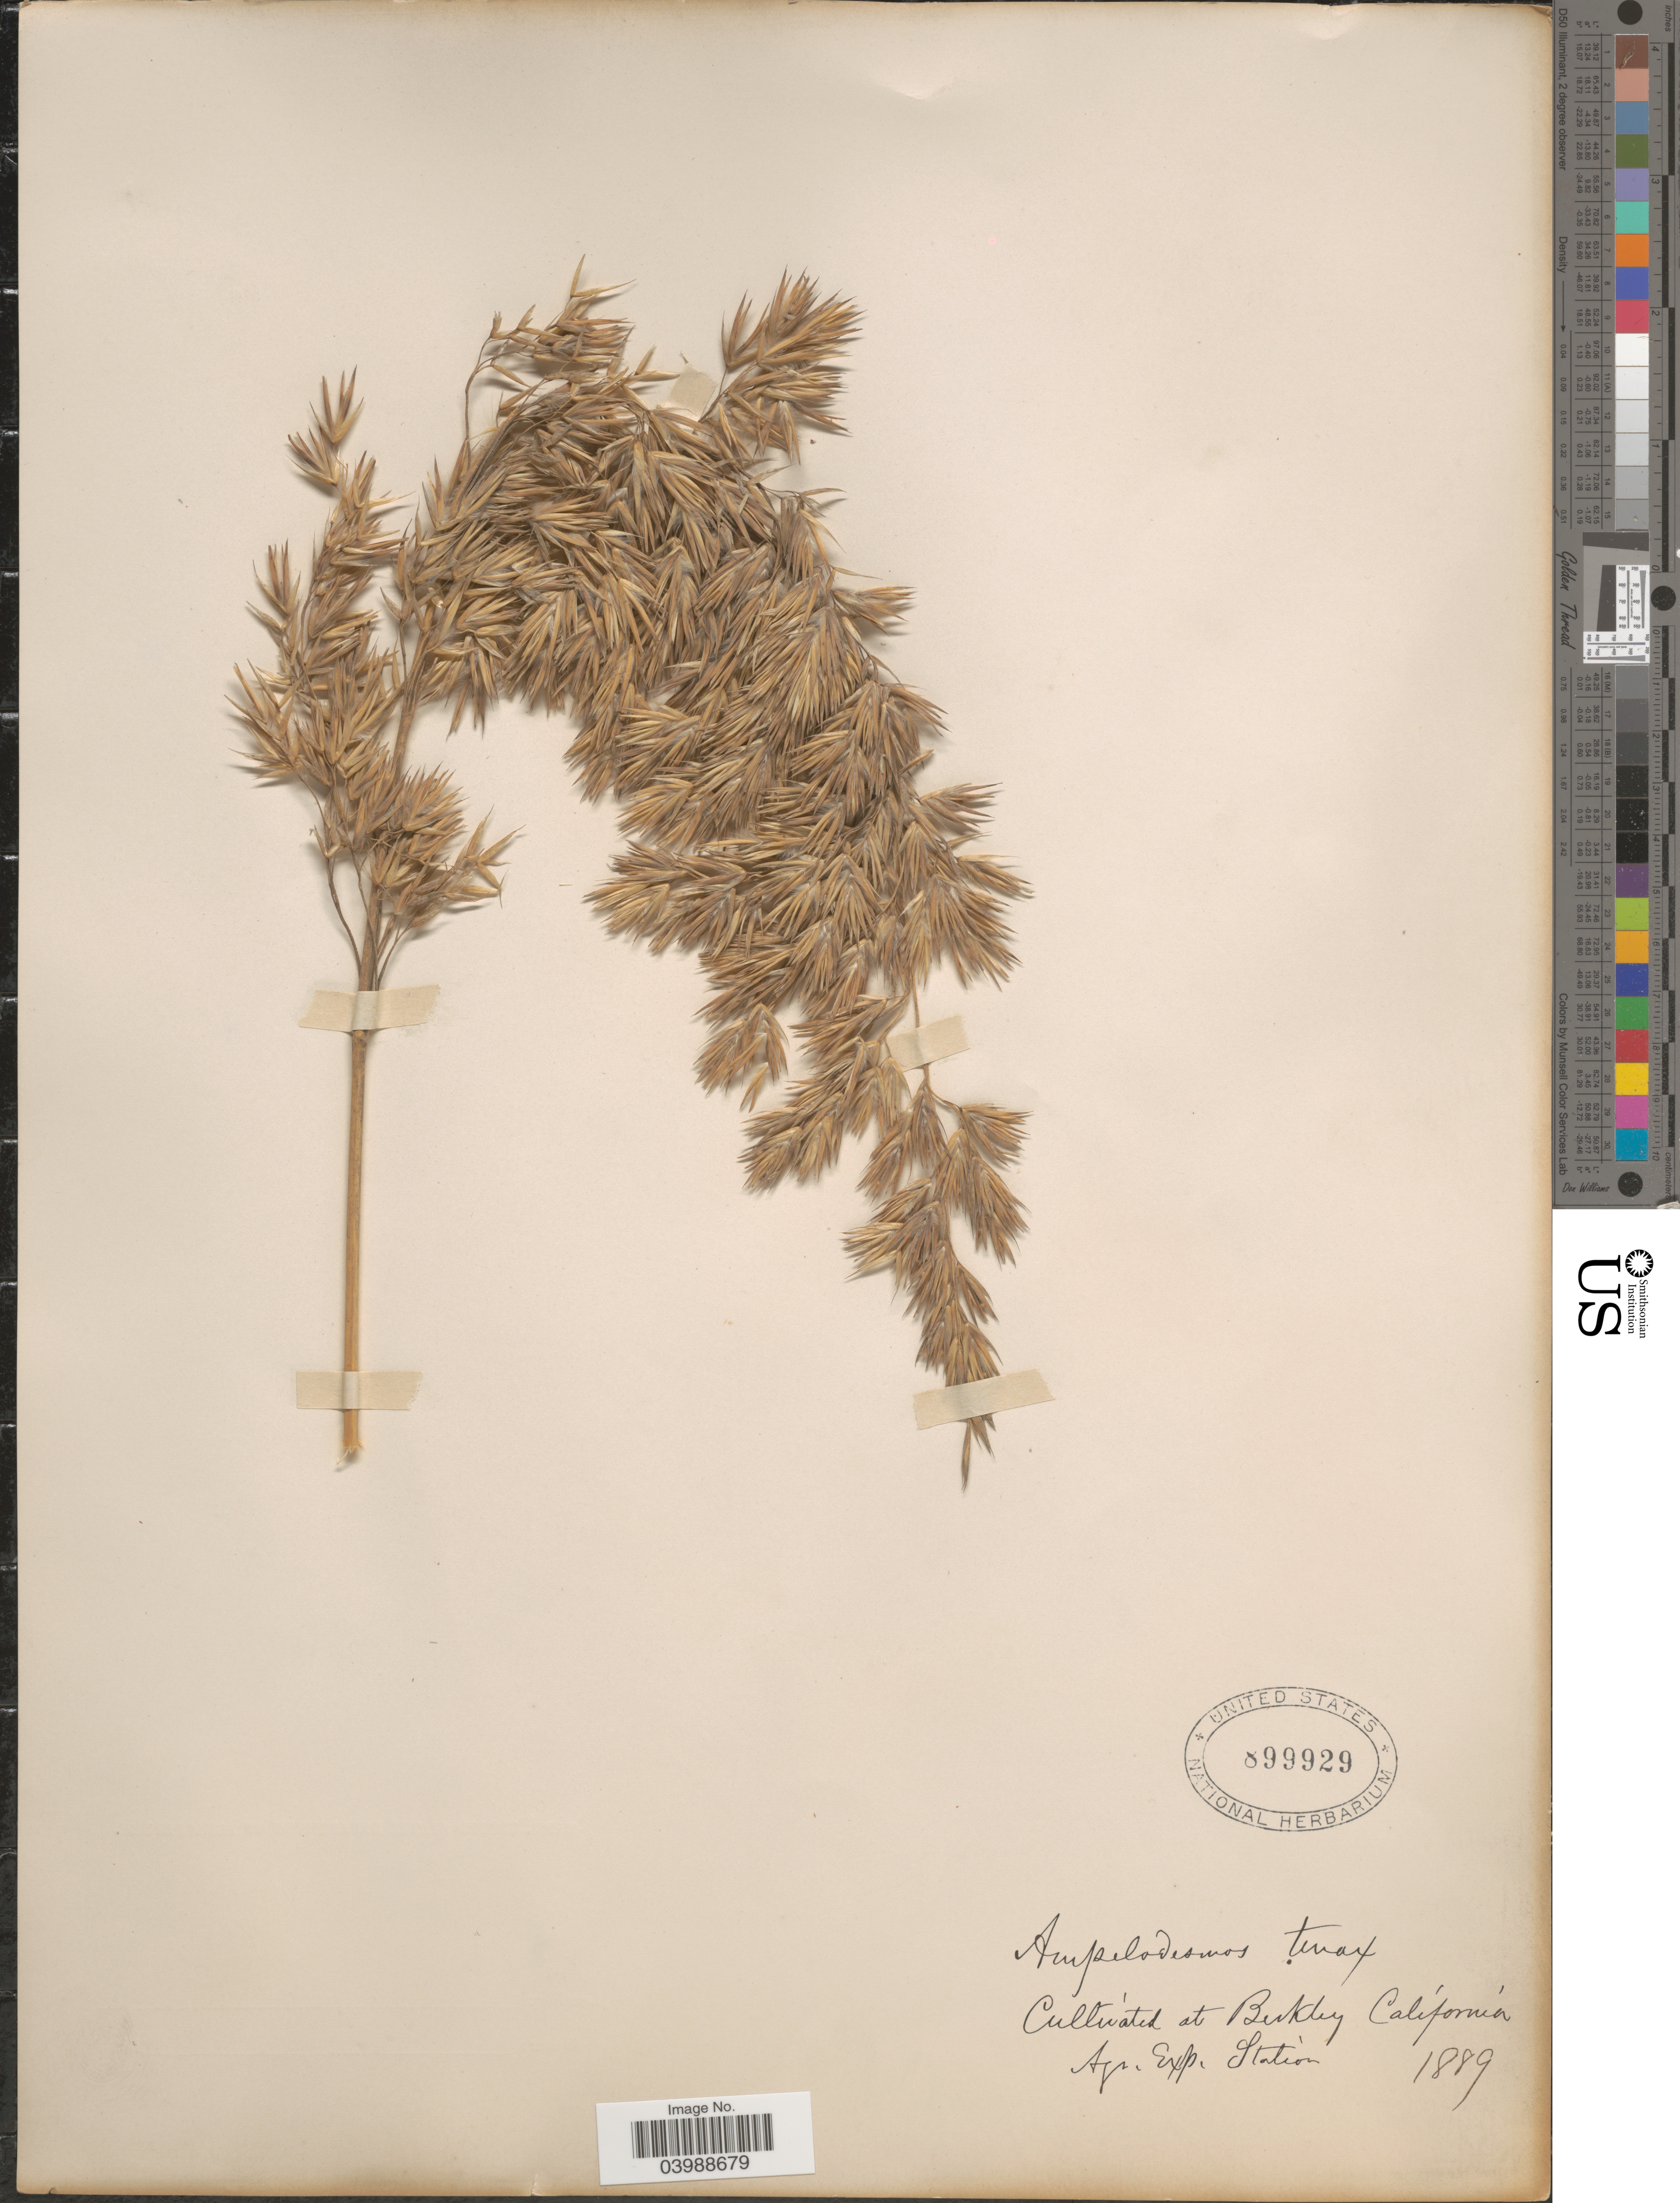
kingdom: Plantae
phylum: Tracheophyta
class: Liliopsida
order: Poales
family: Poaceae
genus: Ampelodesmos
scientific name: Ampelodesmos mauritanicus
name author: (Poir.) Durand & Schinz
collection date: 1889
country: United States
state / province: California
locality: At Berkley California. Agr. Exp. Station.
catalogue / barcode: US 899929